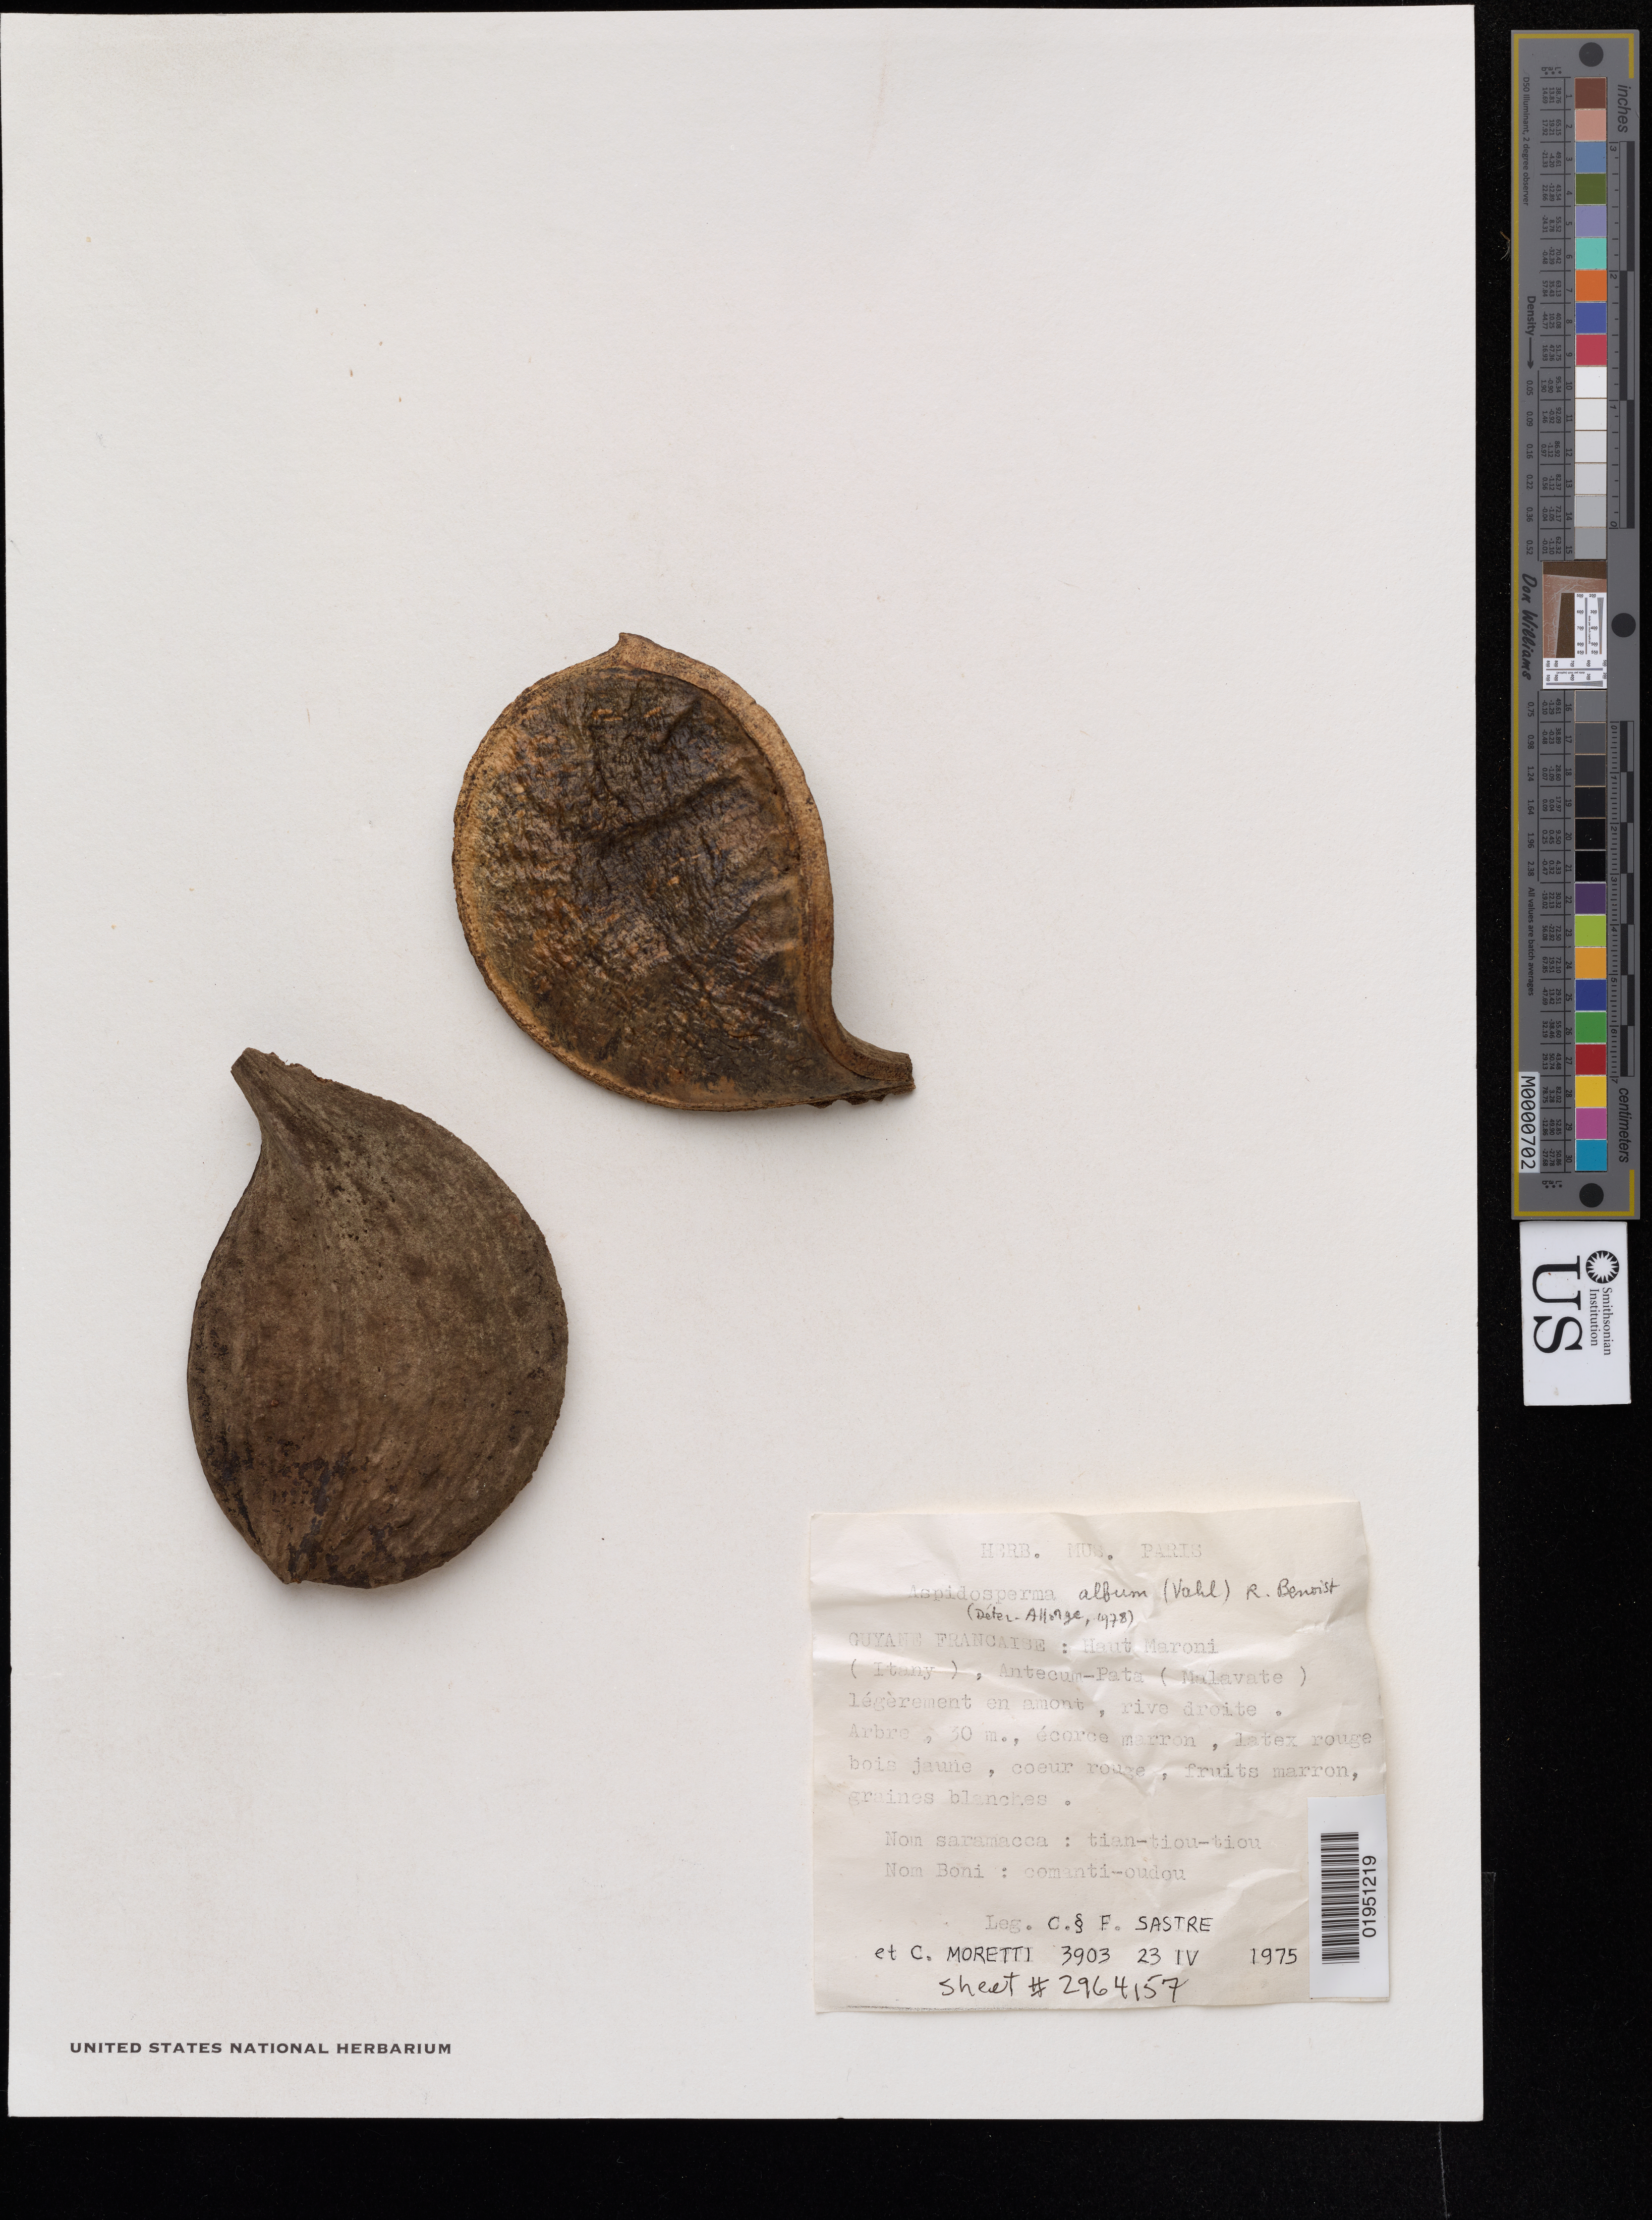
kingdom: Plantae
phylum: Tracheophyta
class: Magnoliopsida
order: Gentianales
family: Apocynaceae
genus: Aspidosperma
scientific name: Aspidosperma album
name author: (Vahl) Benoist ex Pichon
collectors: C. Sastre, F. Sastre & C. Moretti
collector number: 3093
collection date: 1975-04-23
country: French Guiana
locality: Guyane Francaise: Haut Maroni (Itany), Antecum-Pata (Malavate).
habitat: legerement en amont, rive droite